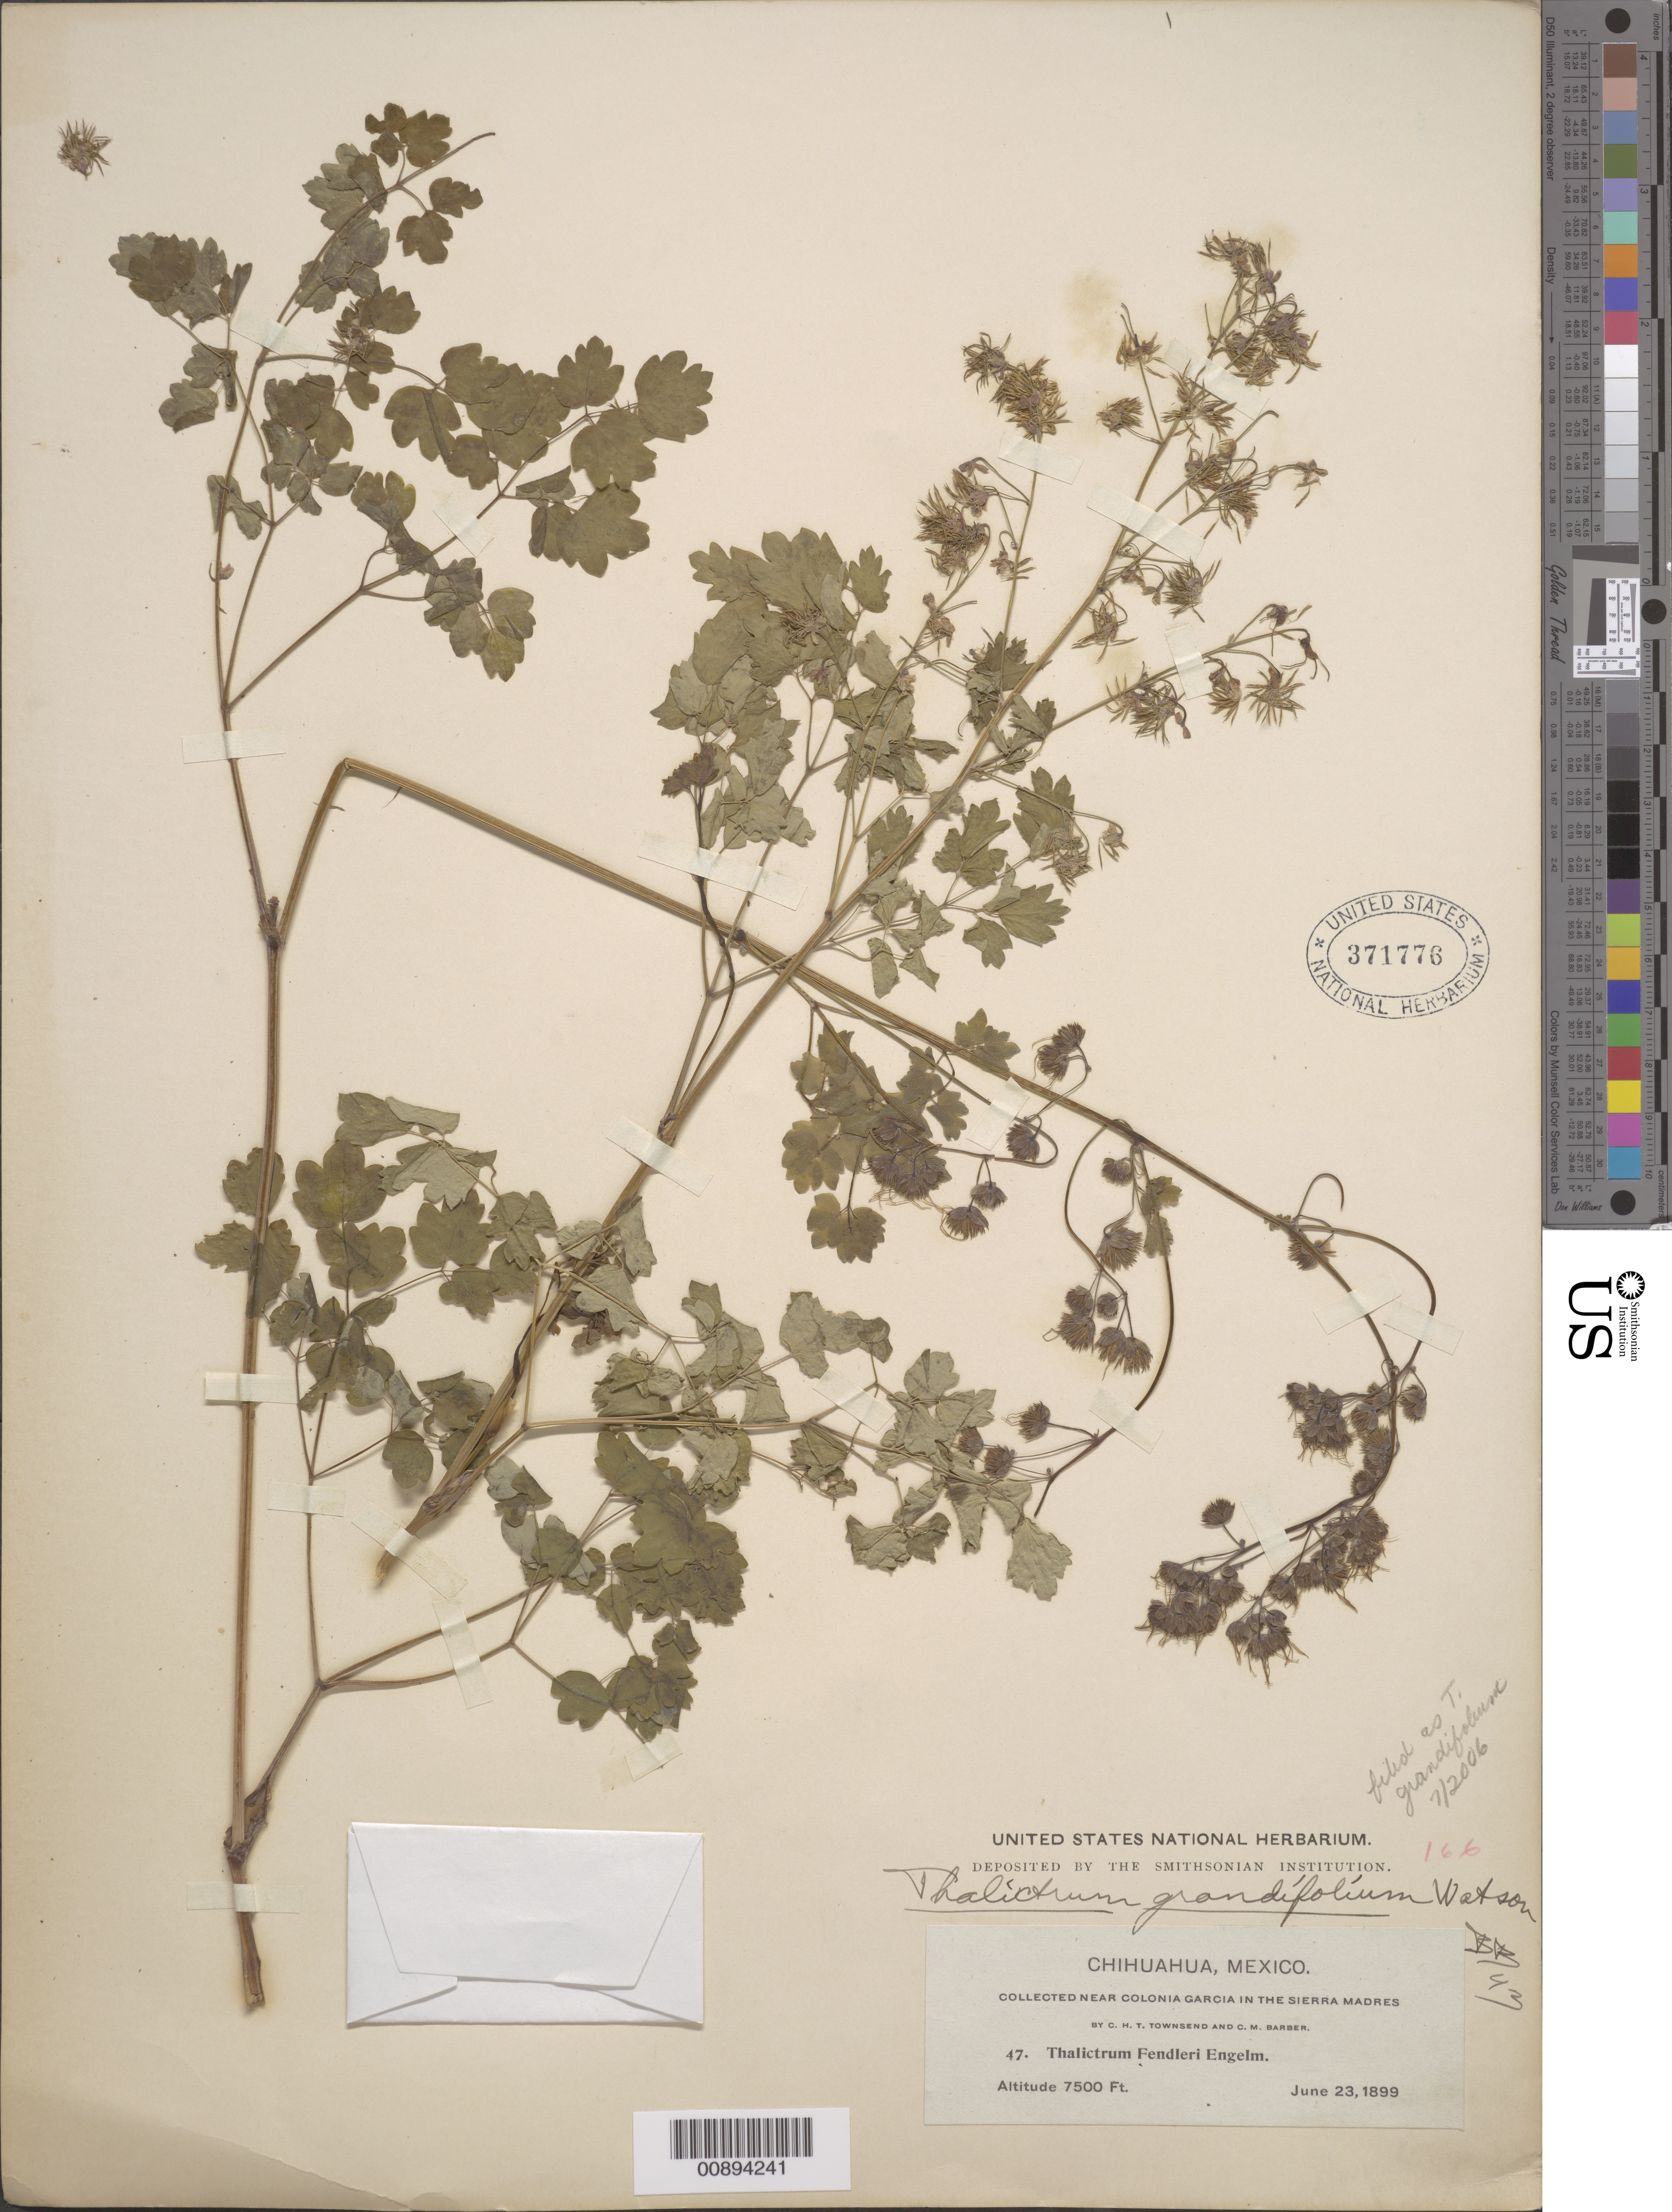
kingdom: Plantae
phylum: Tracheophyta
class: Magnoliopsida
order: Ranunculales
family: Ranunculaceae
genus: Thalictrum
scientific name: Thalictrum grandifolium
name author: S. Watson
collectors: C. H. T. Townsend & C. Barber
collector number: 47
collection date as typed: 23 Jun 1899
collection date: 1899-06-23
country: Mexico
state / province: Chihuahua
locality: Near Colonia García in the Sierra Madre, Chihuahua.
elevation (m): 2286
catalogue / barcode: US 371776